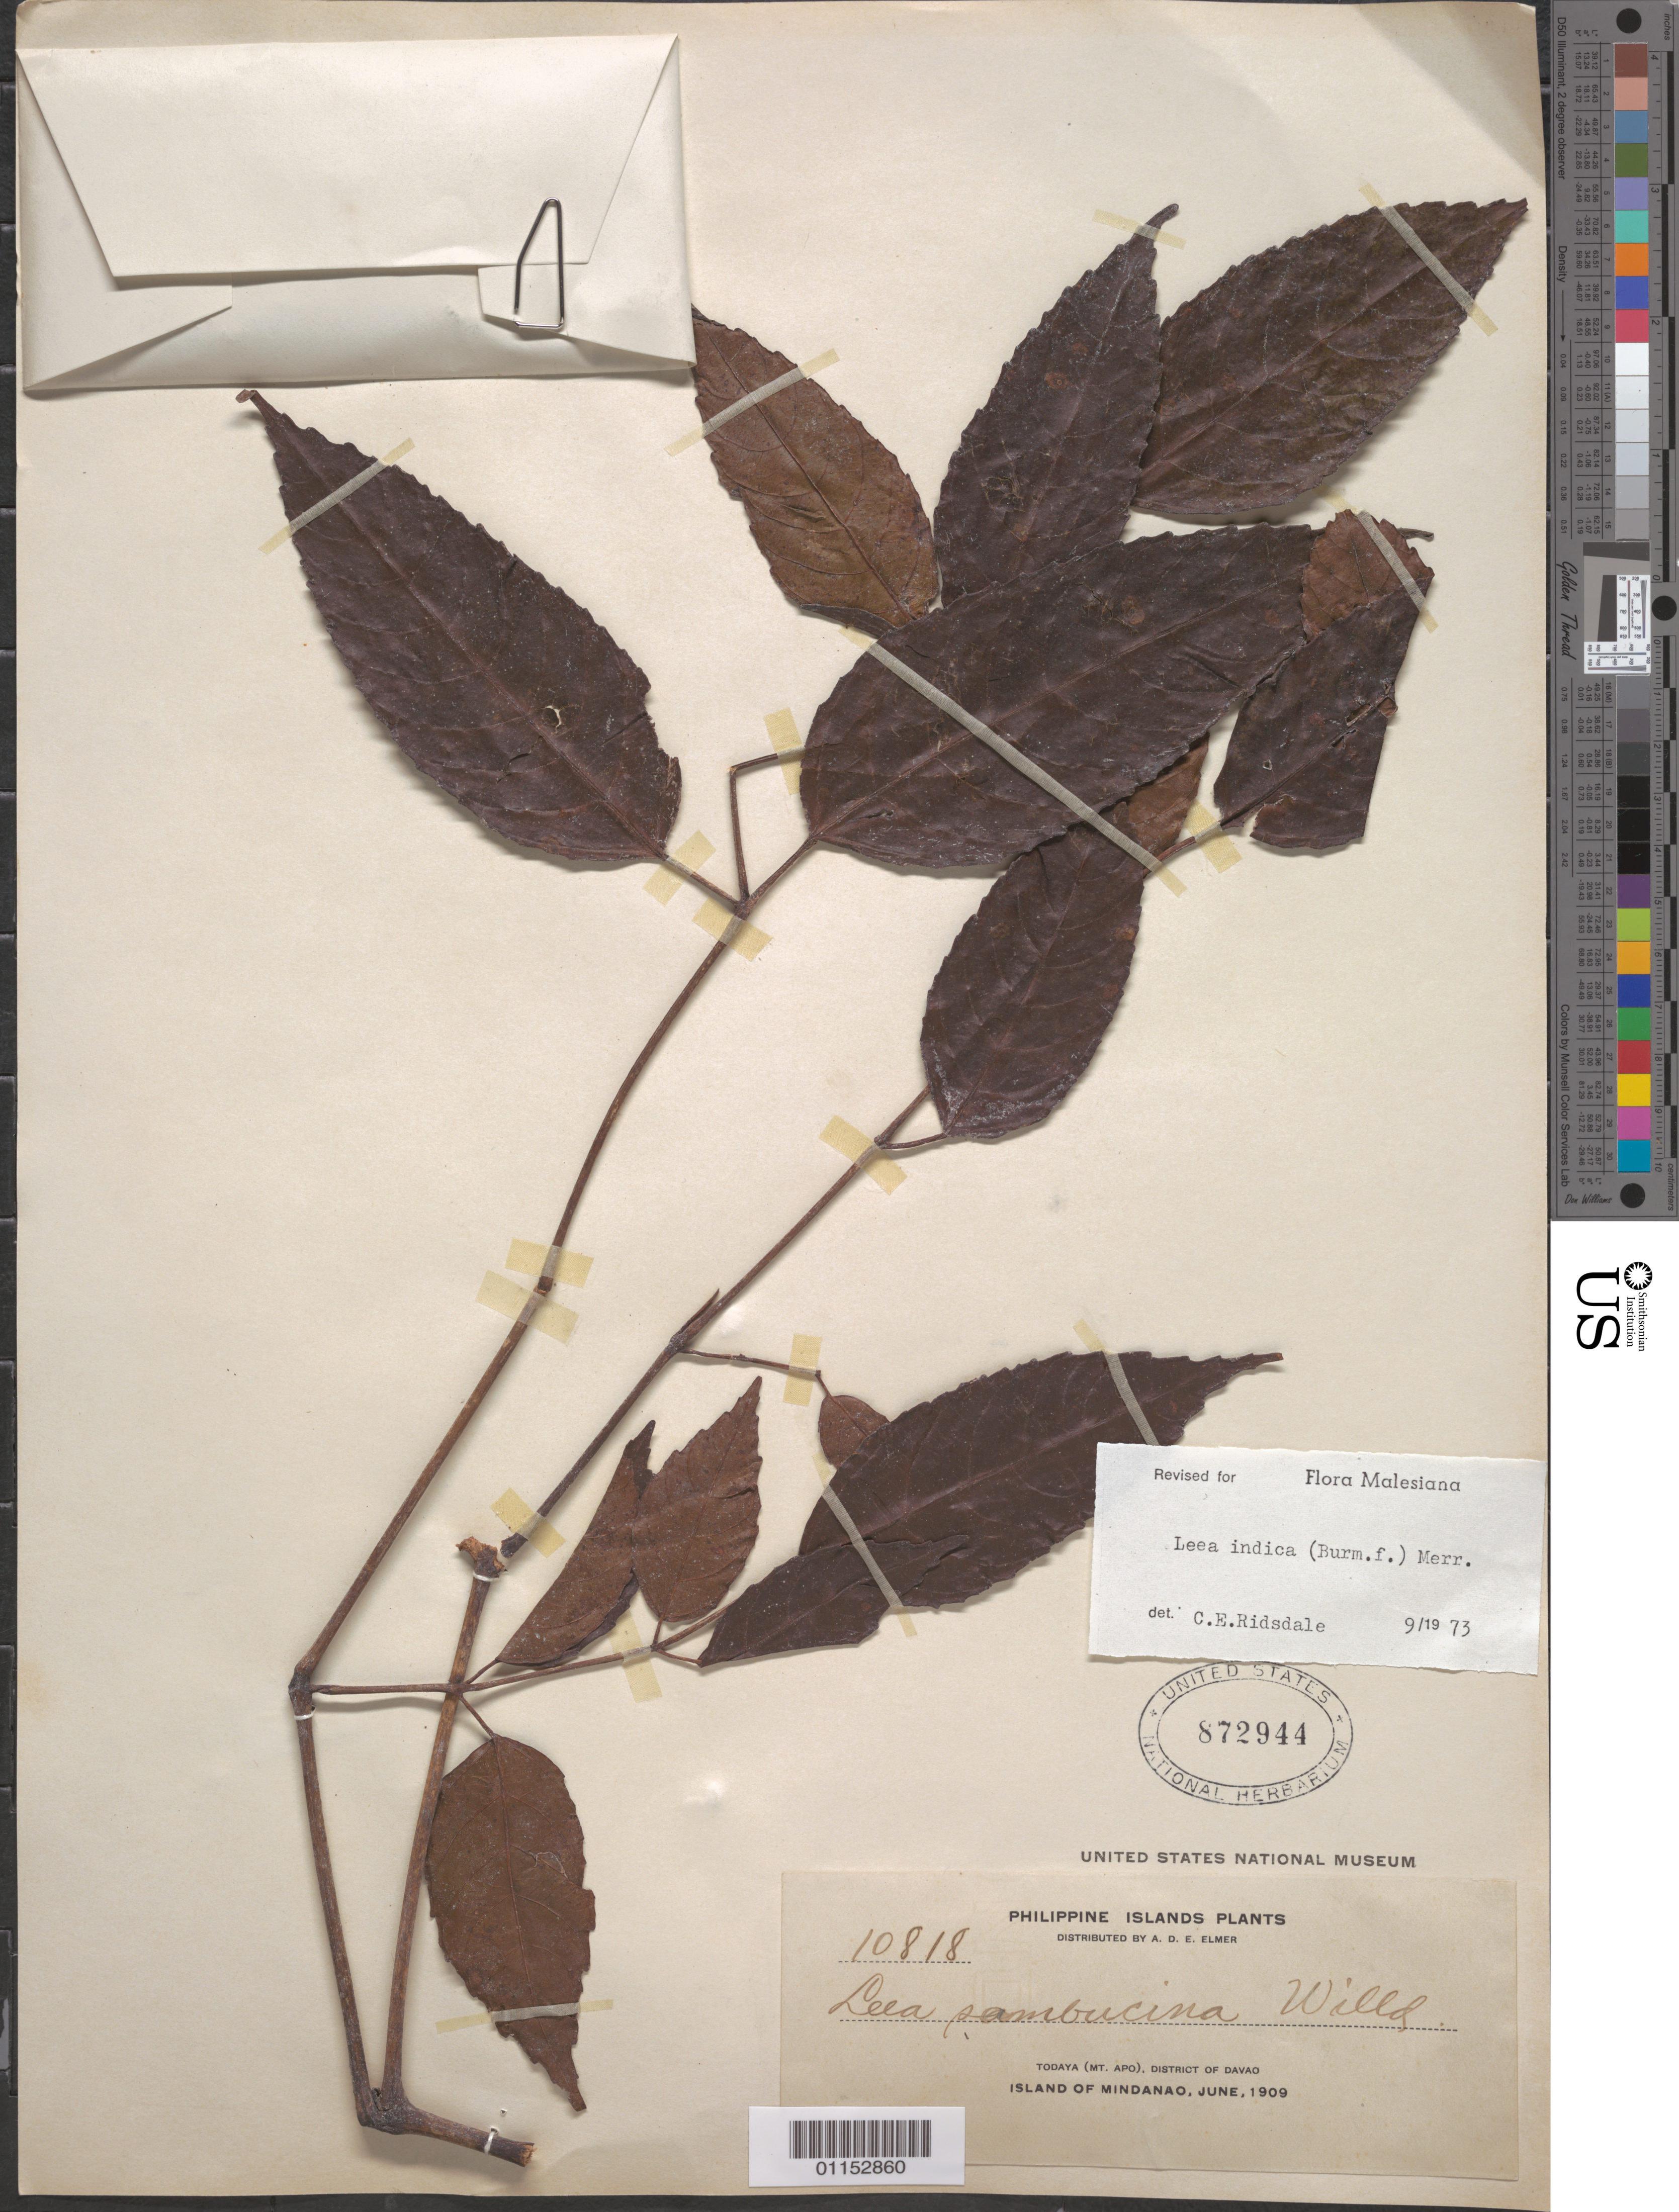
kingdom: Plantae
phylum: Tracheophyta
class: Magnoliopsida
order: Vitales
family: Vitaceae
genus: Leea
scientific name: Leea indica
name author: (Burm. f.) Merr.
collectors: A. D. E. Elmer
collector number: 10818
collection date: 1909-06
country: Philippines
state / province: Davao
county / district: Davao del Sur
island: Mindanao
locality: Todaya, Mt Apo.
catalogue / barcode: US 872944